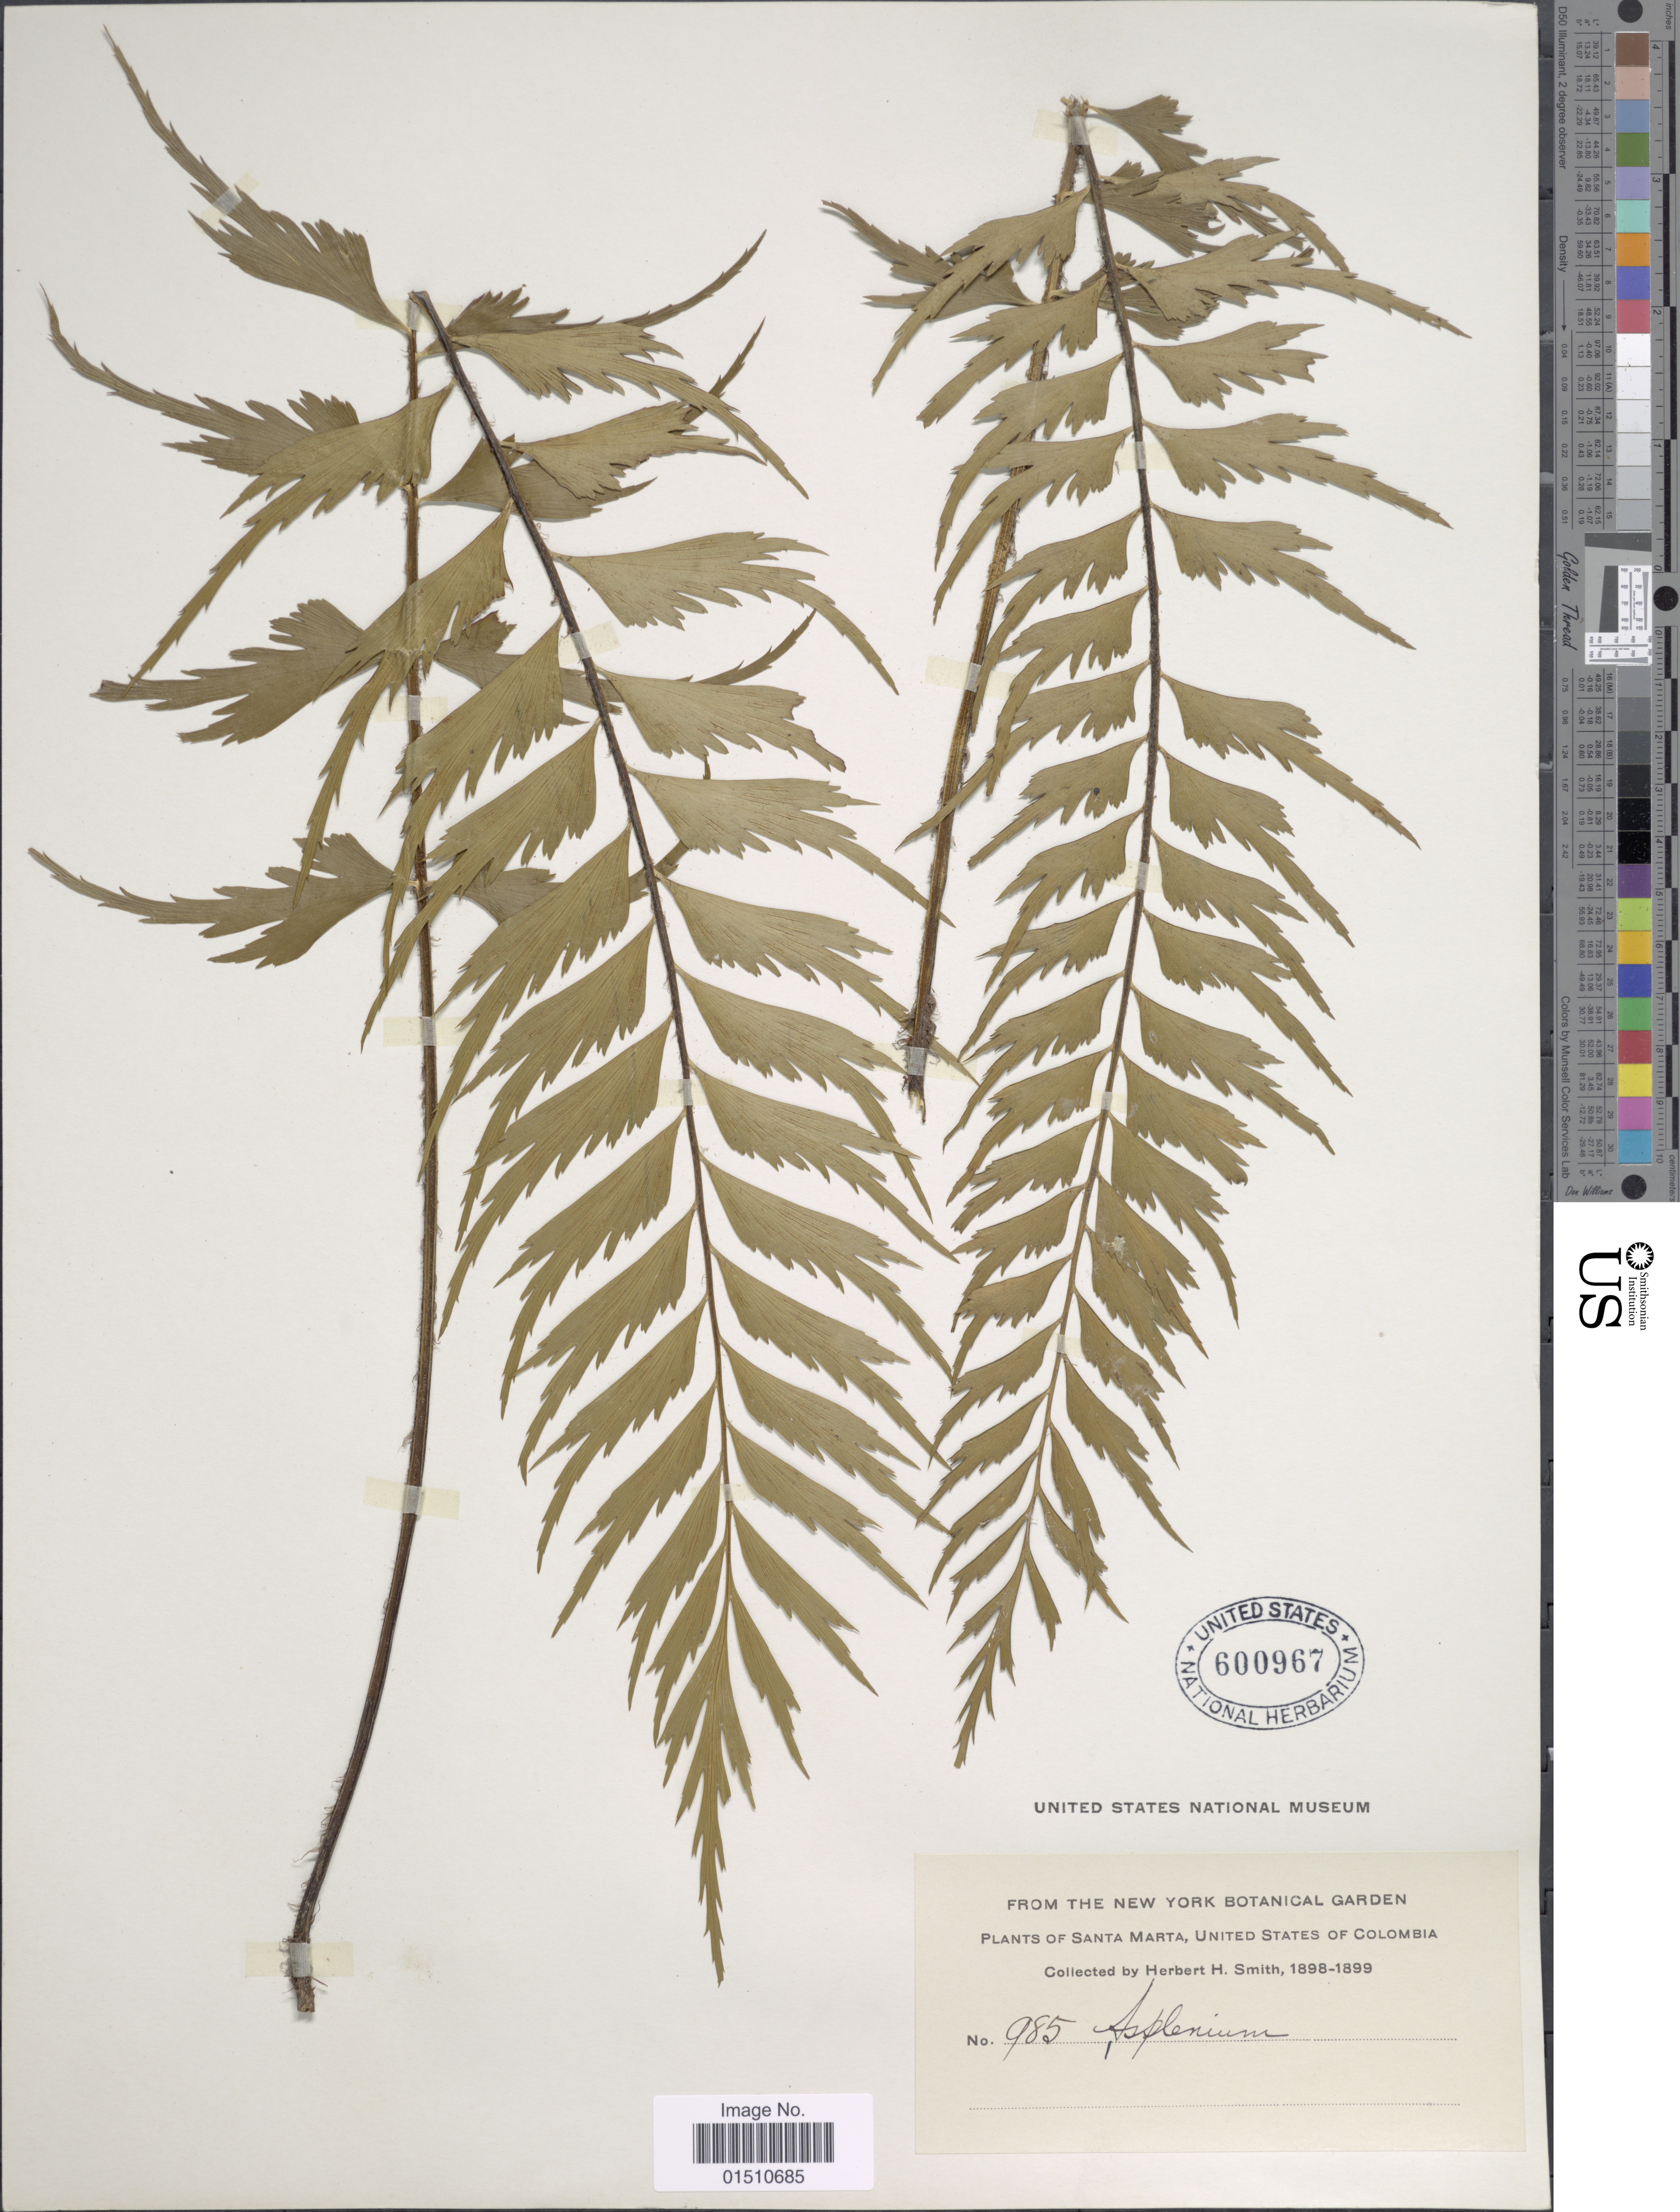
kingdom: Plantae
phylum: Tracheophyta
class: Polypodiopsida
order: Polypodiales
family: Aspleniaceae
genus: Asplenium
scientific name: Asplenium dimidiatum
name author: Sw.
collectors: Herbert H. Smith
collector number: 985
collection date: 1898/1899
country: Colombia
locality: Santa Marta, United States of Colombia.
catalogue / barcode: US 600967